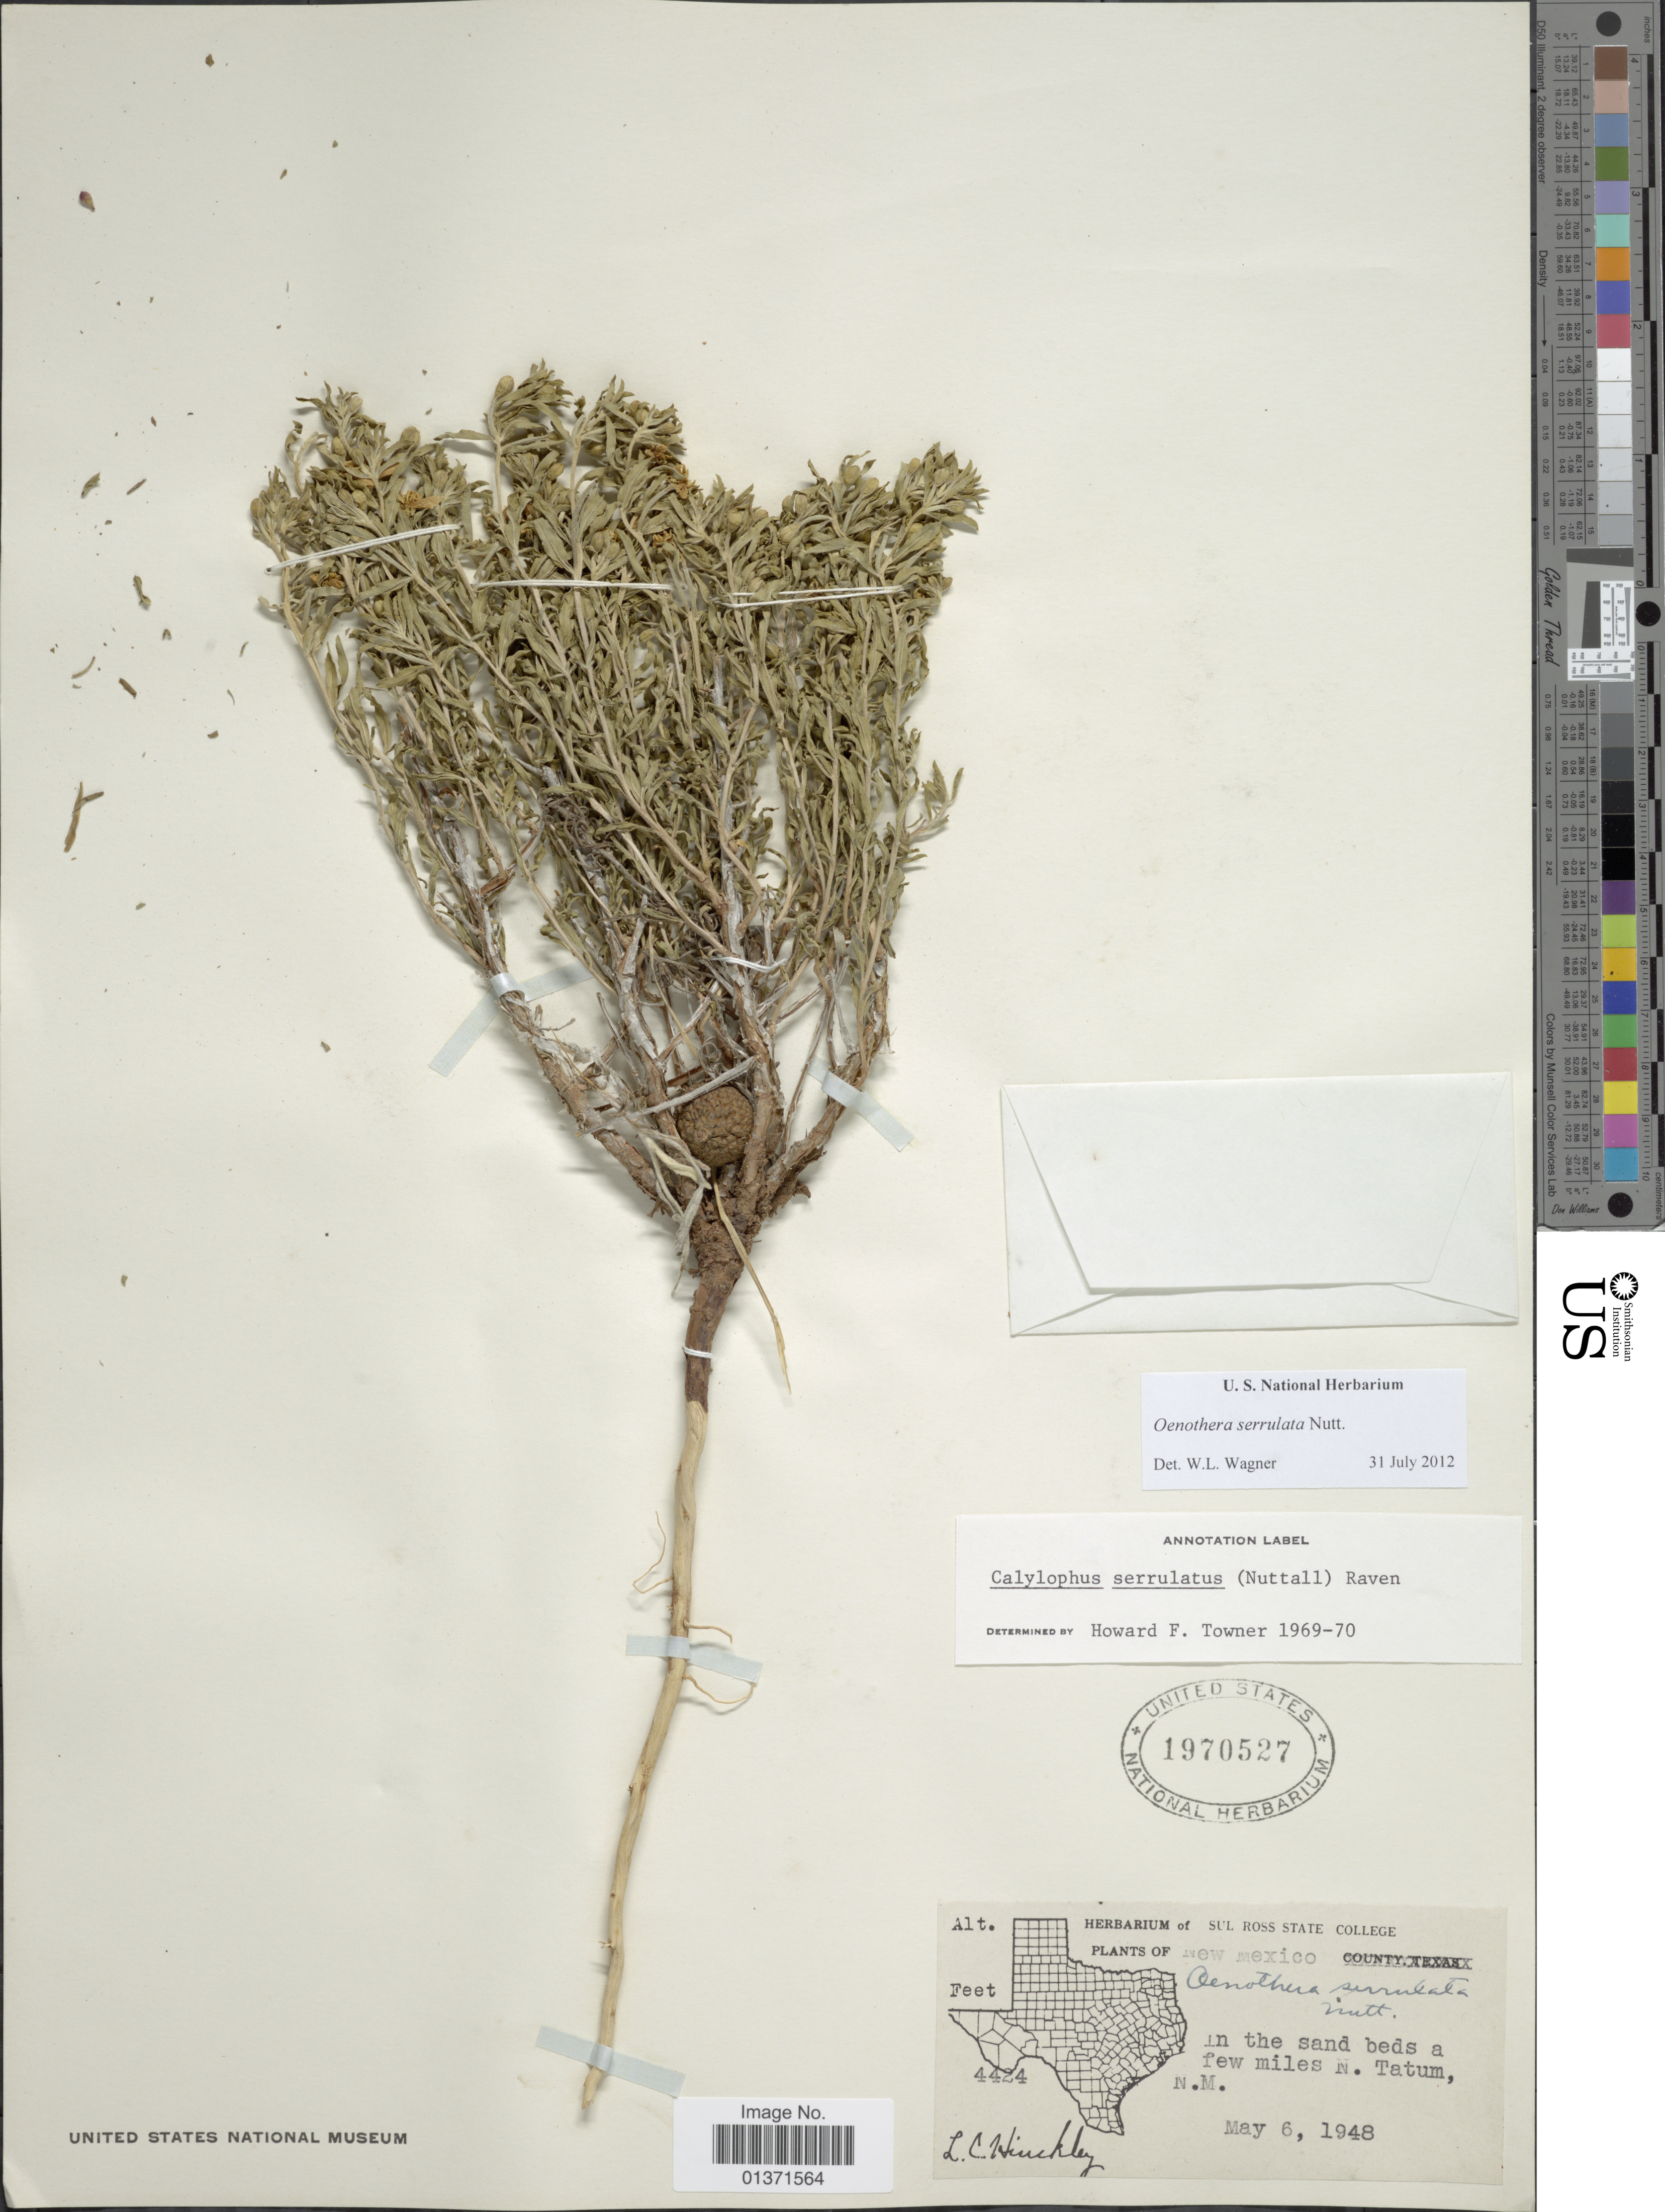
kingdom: Plantae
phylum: Tracheophyta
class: Magnoliopsida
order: Myrtales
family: Onagraceae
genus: Oenothera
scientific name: Oenothera serrulata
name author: Nutt.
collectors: L. Hinckley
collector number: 4424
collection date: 1948-05-06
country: United States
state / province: New Mexico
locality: In the sand beds a few miles N. Tatum, N. M.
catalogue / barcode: US 1970527